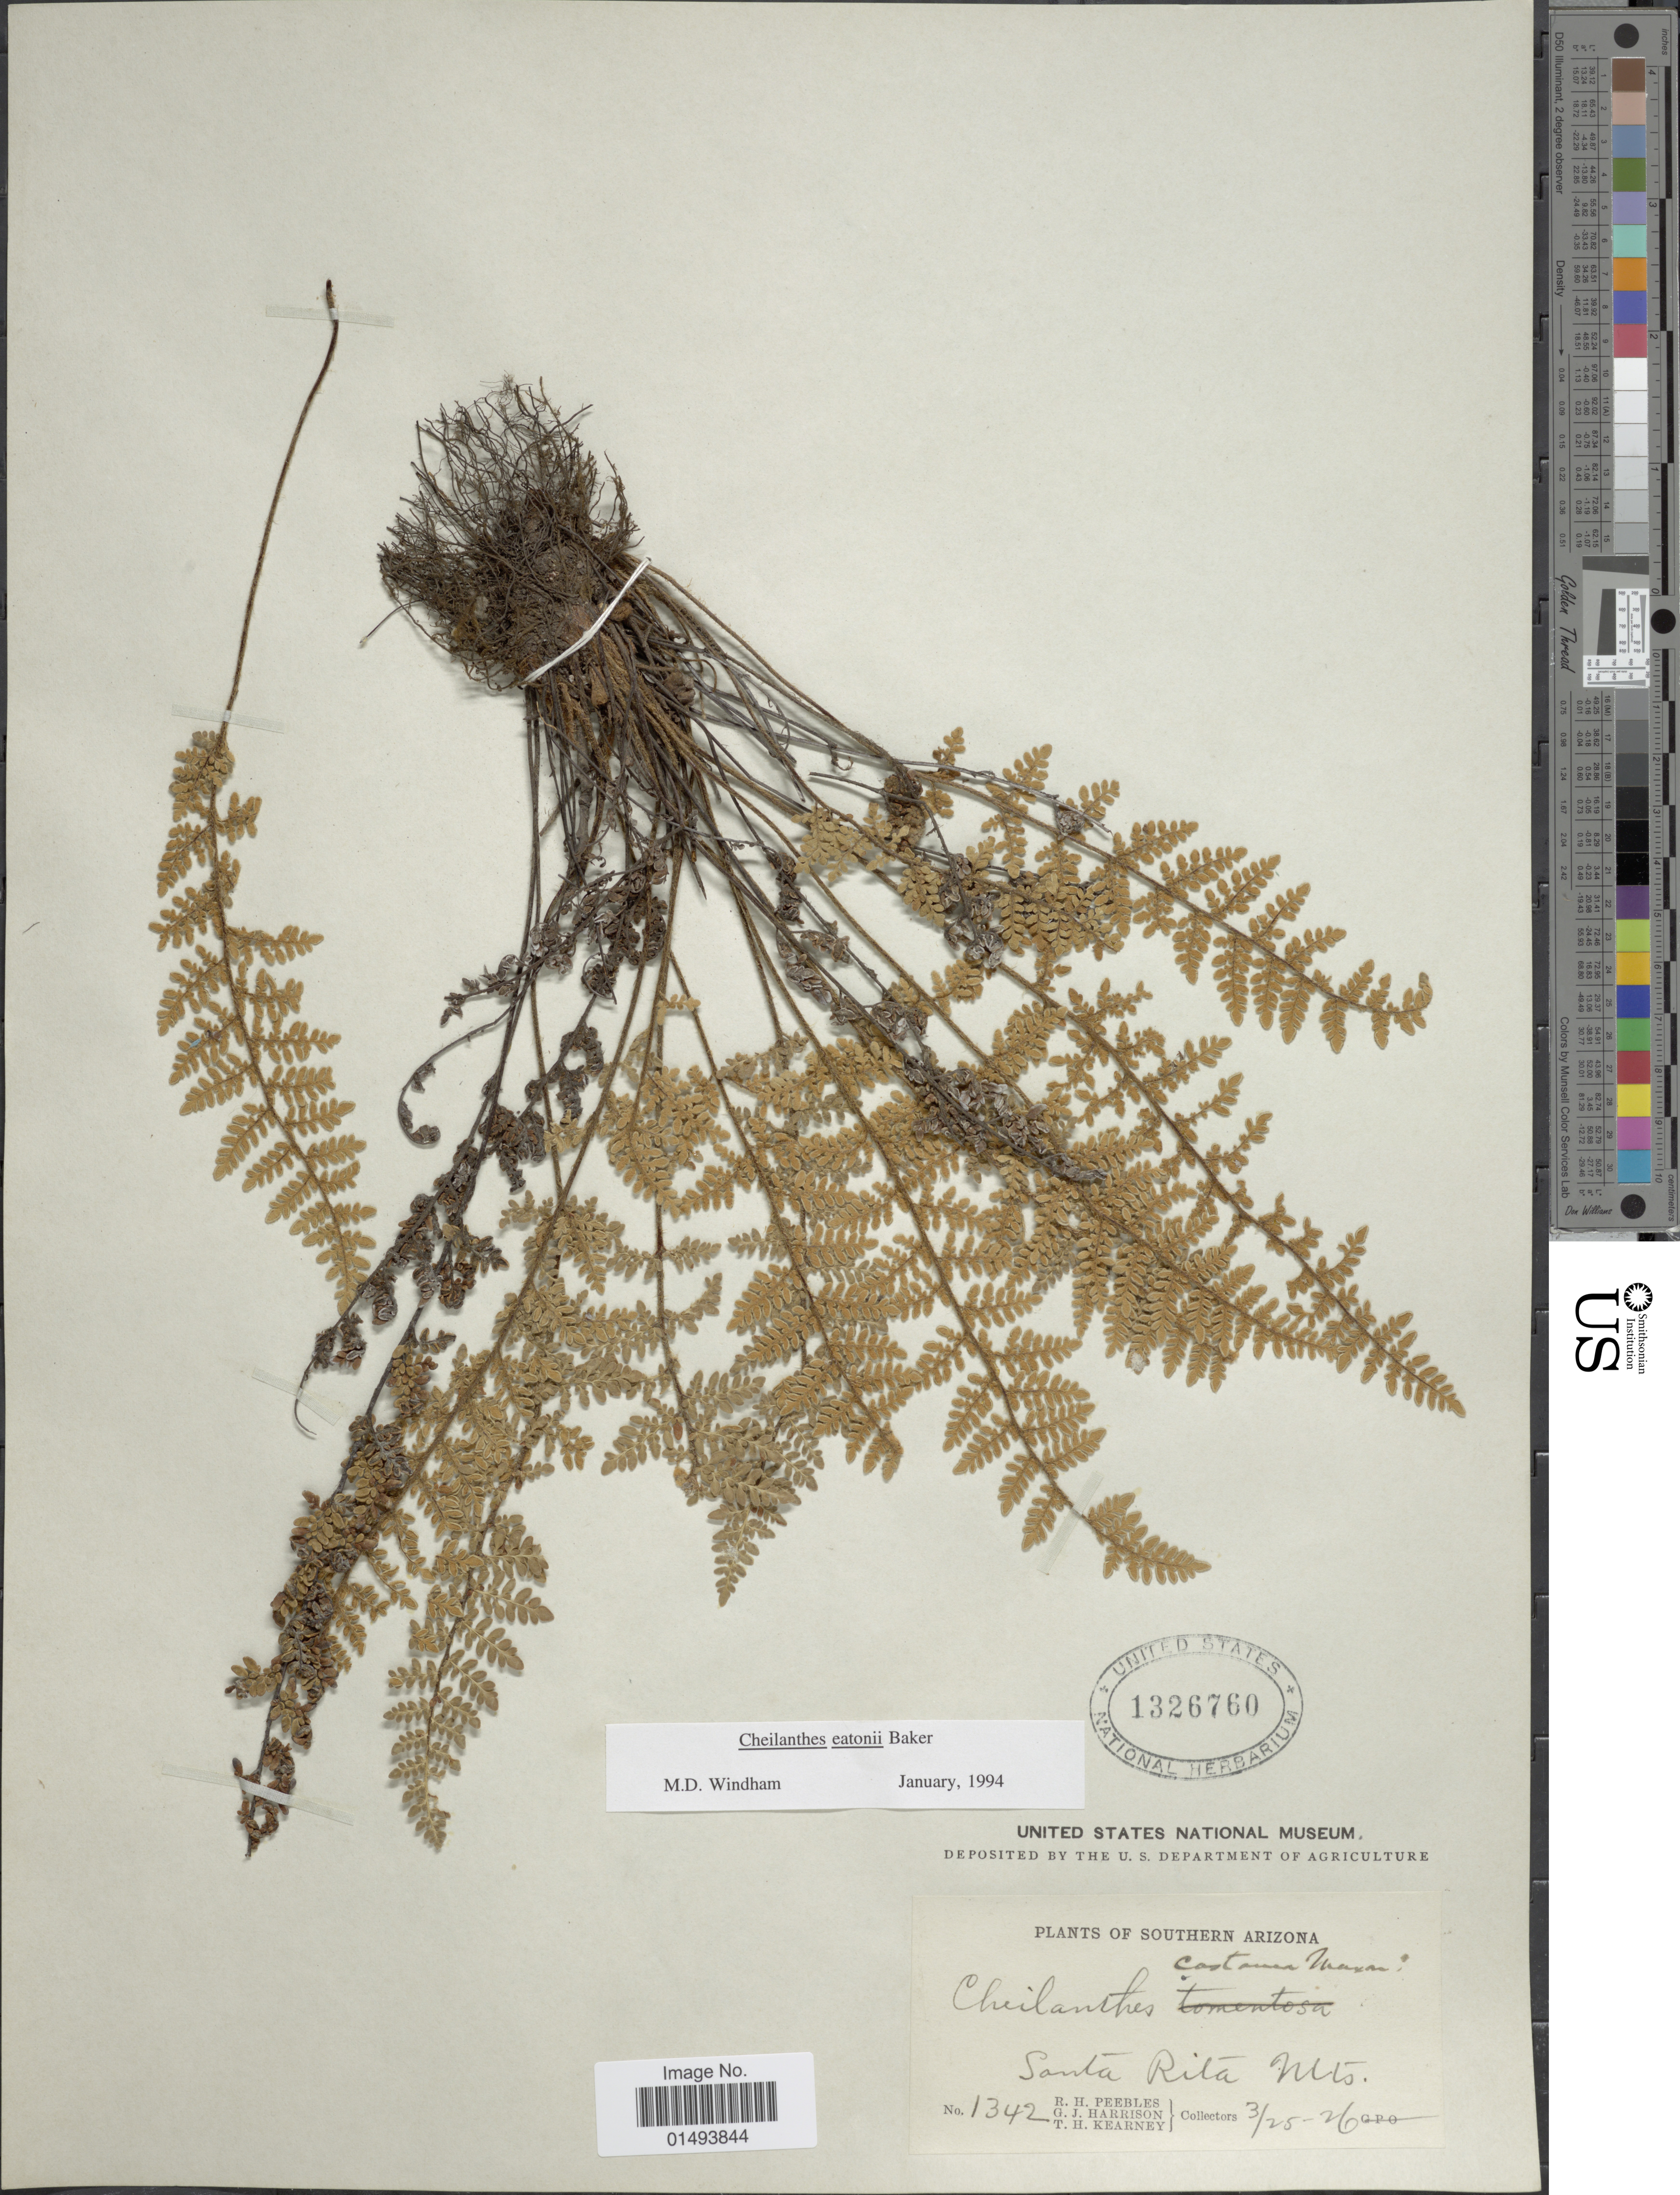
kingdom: Plantae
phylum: Tracheophyta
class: Polypodiopsida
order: Polypodiales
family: Pteridaceae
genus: Myriopteris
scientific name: Myriopteris rufa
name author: Fée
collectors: R. H. Peebles, G. J. Harrison & T. H. Kearney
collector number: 1342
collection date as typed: Transcribed d/m/y: 25/3/26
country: United States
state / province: Arizona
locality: Plants of Southern Arizona, Santa Rita Mts.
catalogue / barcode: US 1326760